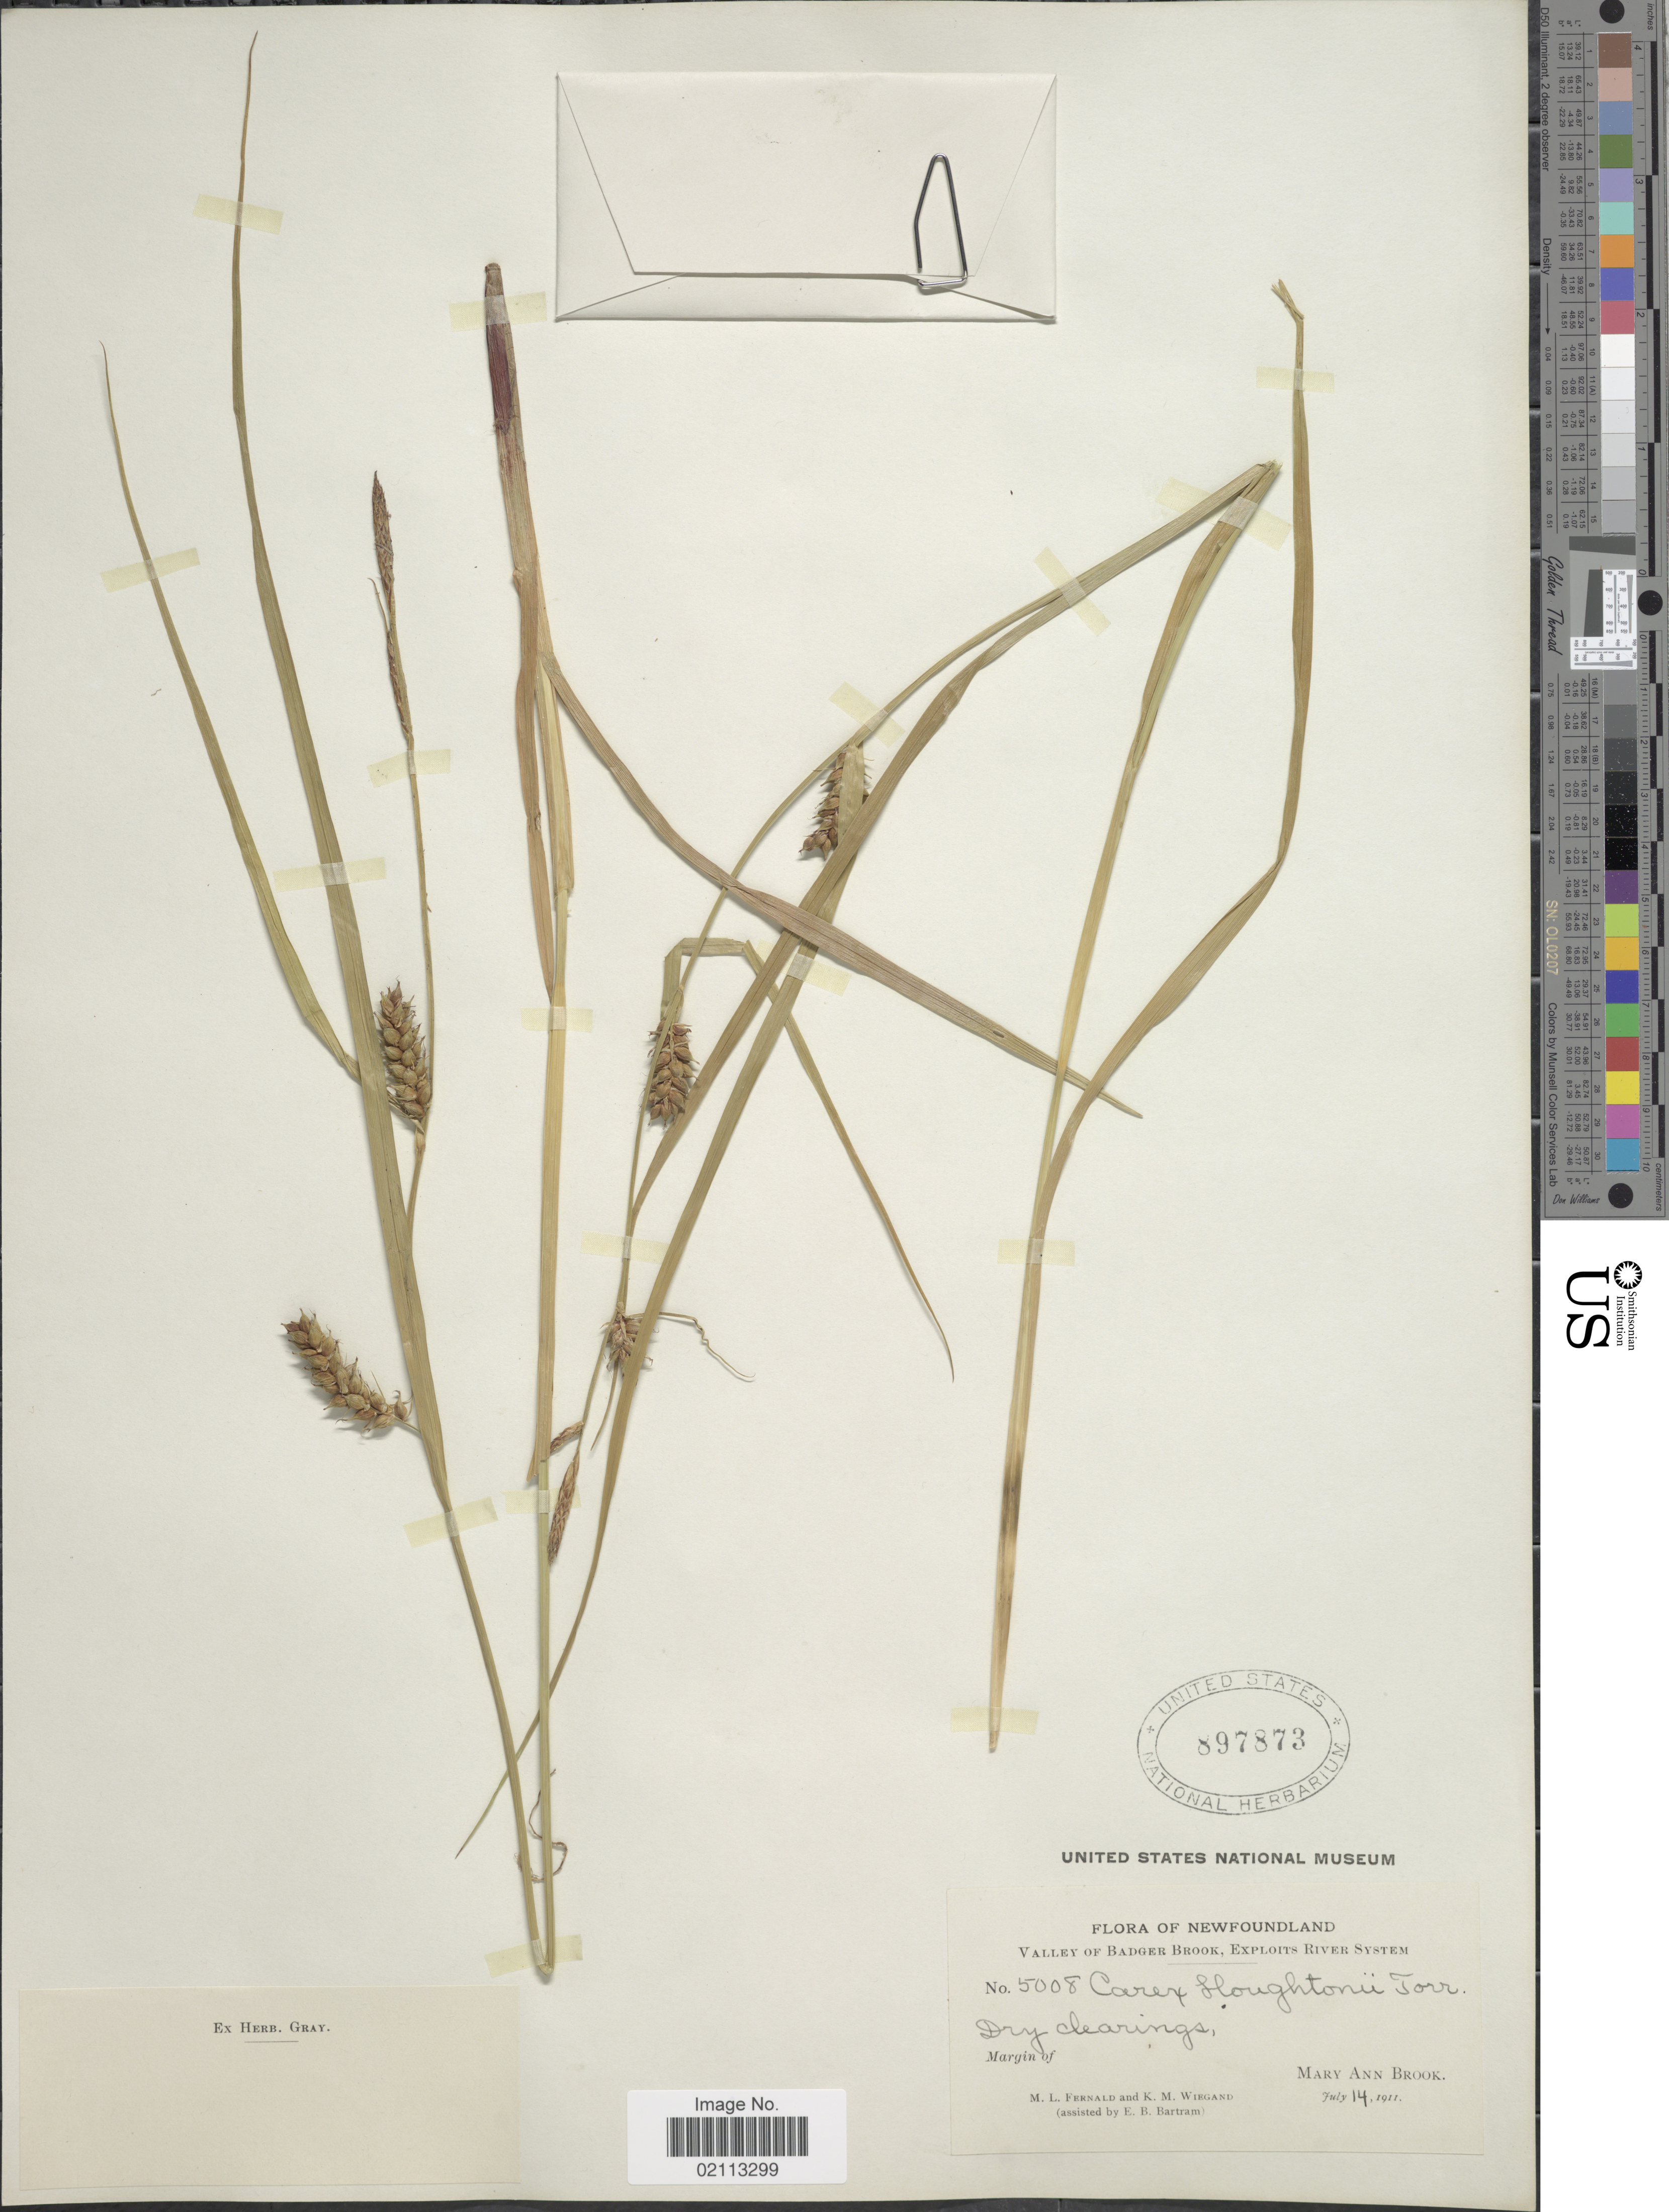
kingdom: Plantae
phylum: Tracheophyta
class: Liliopsida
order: Poales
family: Cyperaceae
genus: Carex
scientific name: Carex houghtoniana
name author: Torr. ex Dewey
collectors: M. L. Fernald, K. M. Wiegand & E. B. Bartram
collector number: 5008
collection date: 1911-07-14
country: Canada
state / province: Newfoundland and Labrador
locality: Valley of Badger Brook, Exploits River System, Dry clearings, Margin of Mary Ann Brook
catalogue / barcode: US 897873